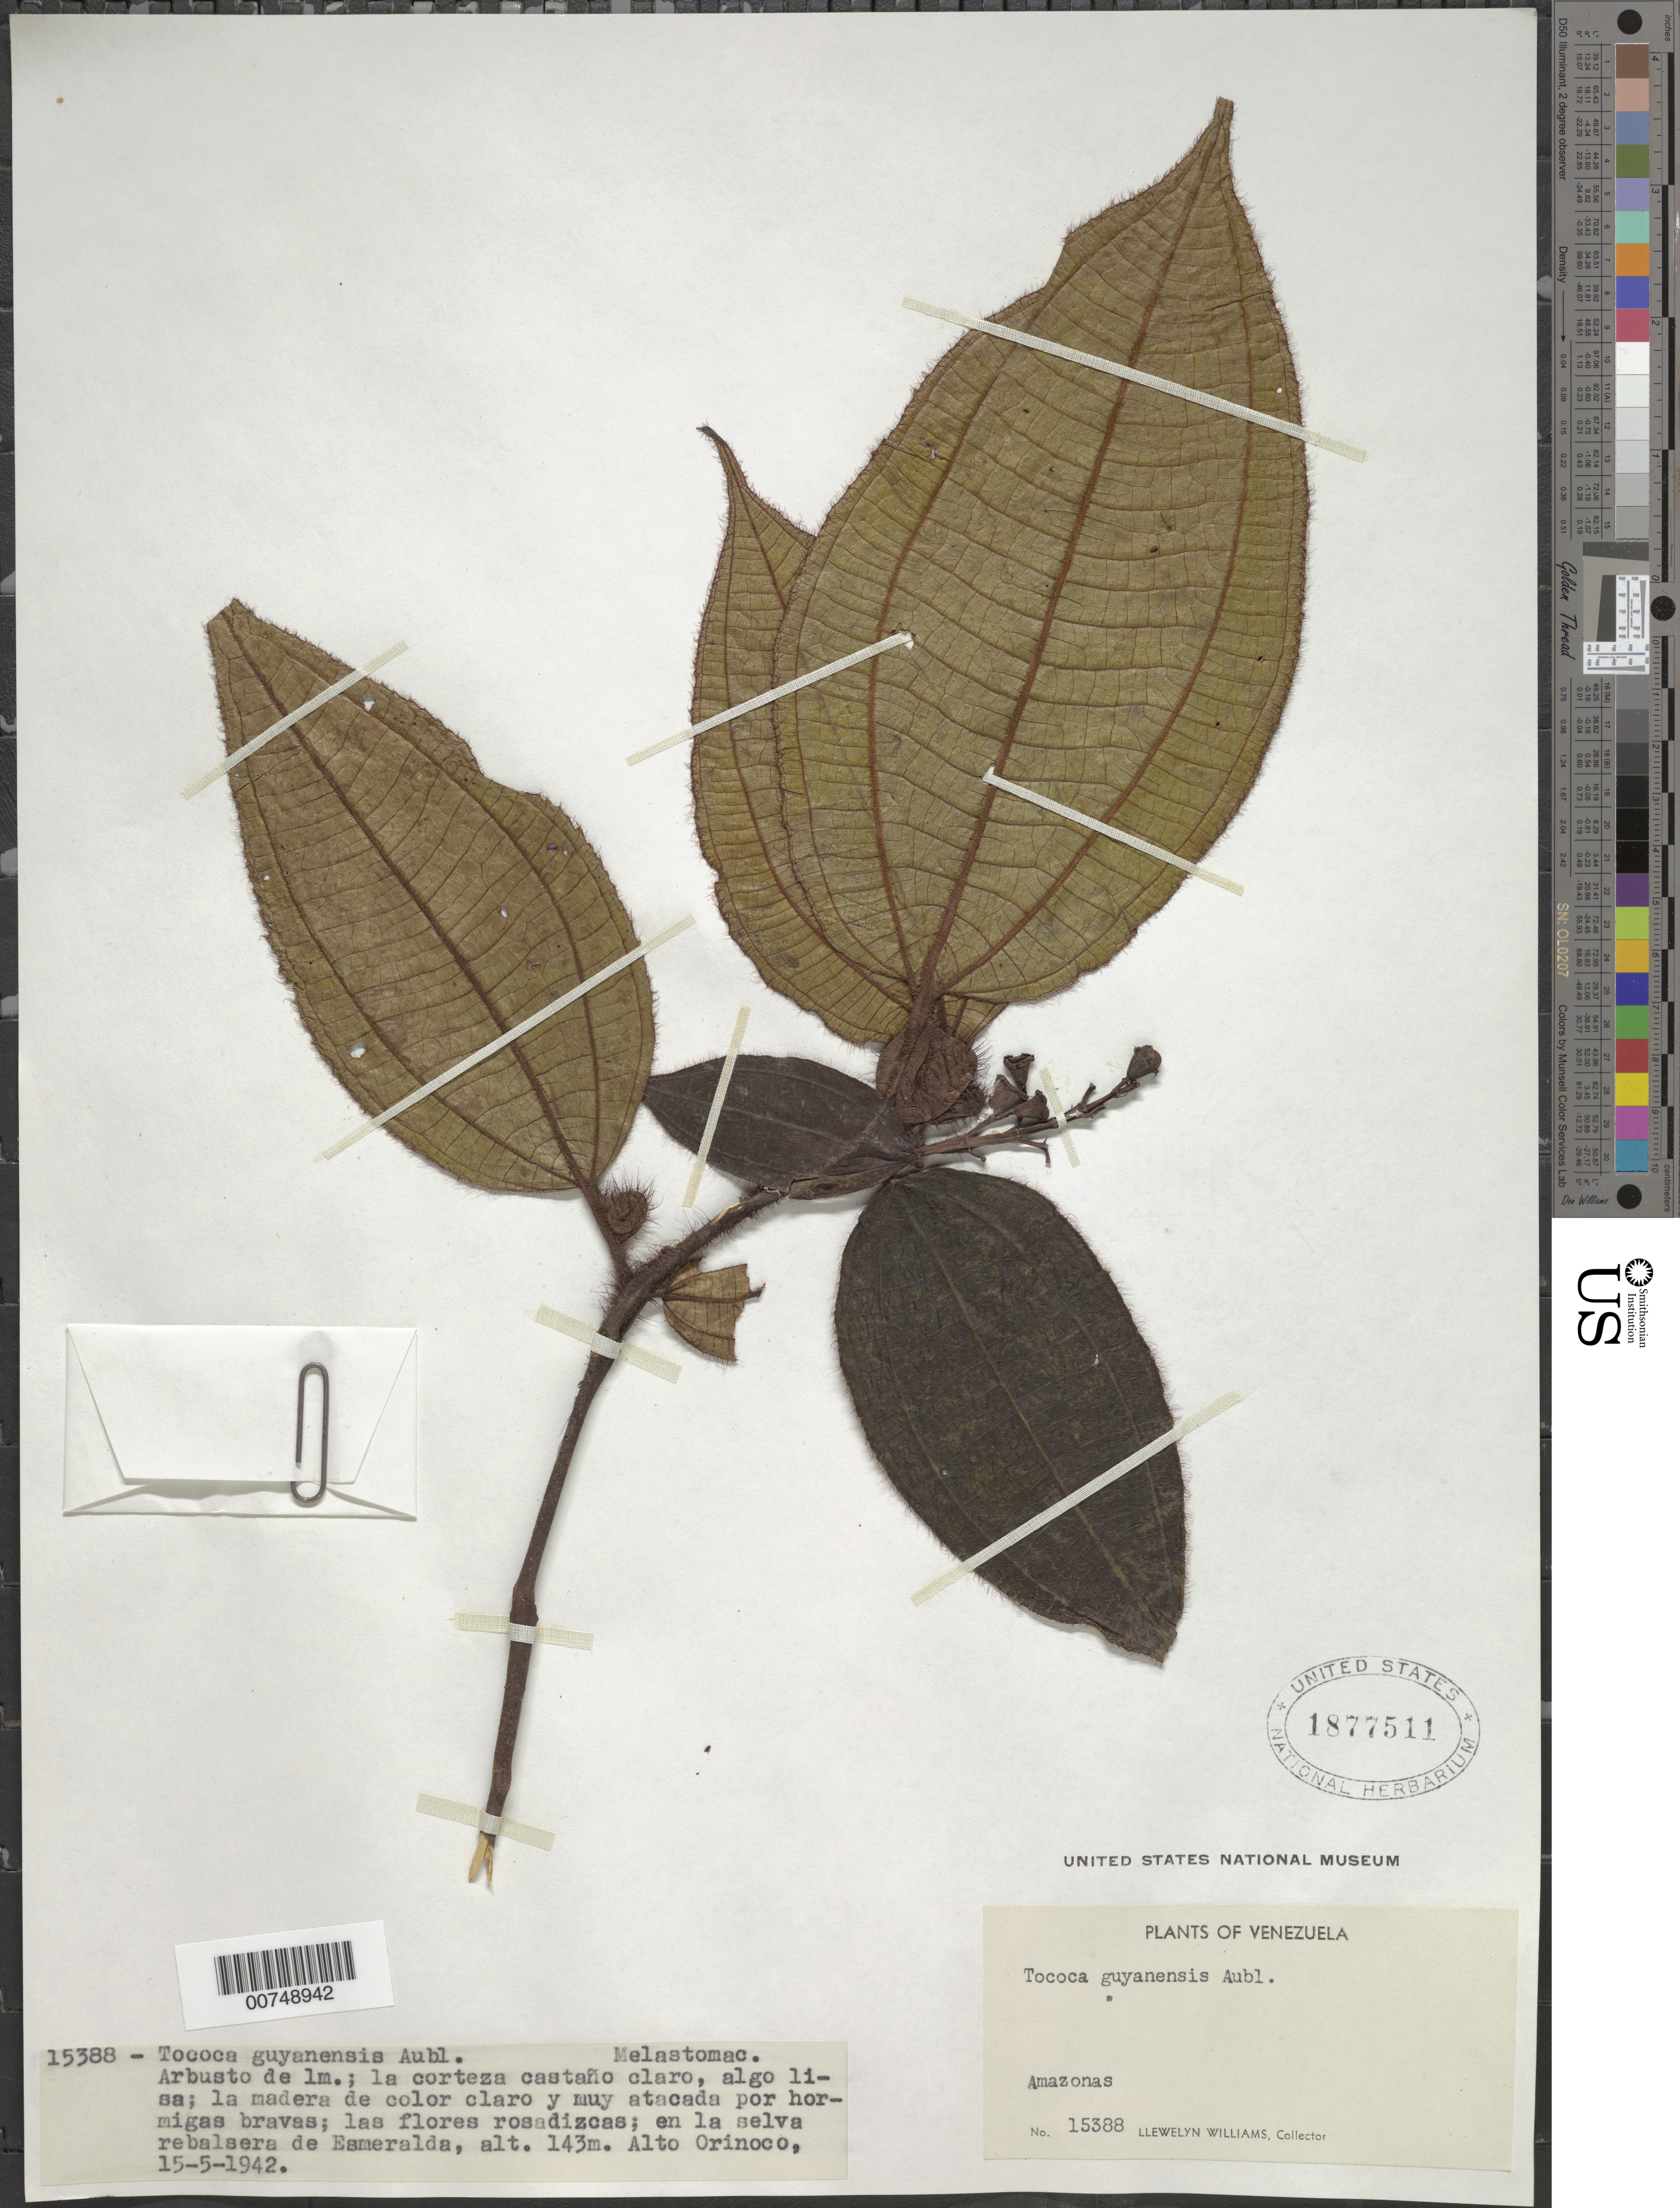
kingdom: Plantae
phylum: Tracheophyta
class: Magnoliopsida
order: Myrtales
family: Melastomataceae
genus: Tococa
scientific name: Tococa guianensis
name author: Aubl.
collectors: Ll. Williams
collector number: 15388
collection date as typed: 15-May-42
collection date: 1942-05-15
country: Venezuela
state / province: Amazonas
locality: Esmeralda, Alto Orinoco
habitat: Selva rebalsera de Esmeralda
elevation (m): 143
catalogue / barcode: US 1877511